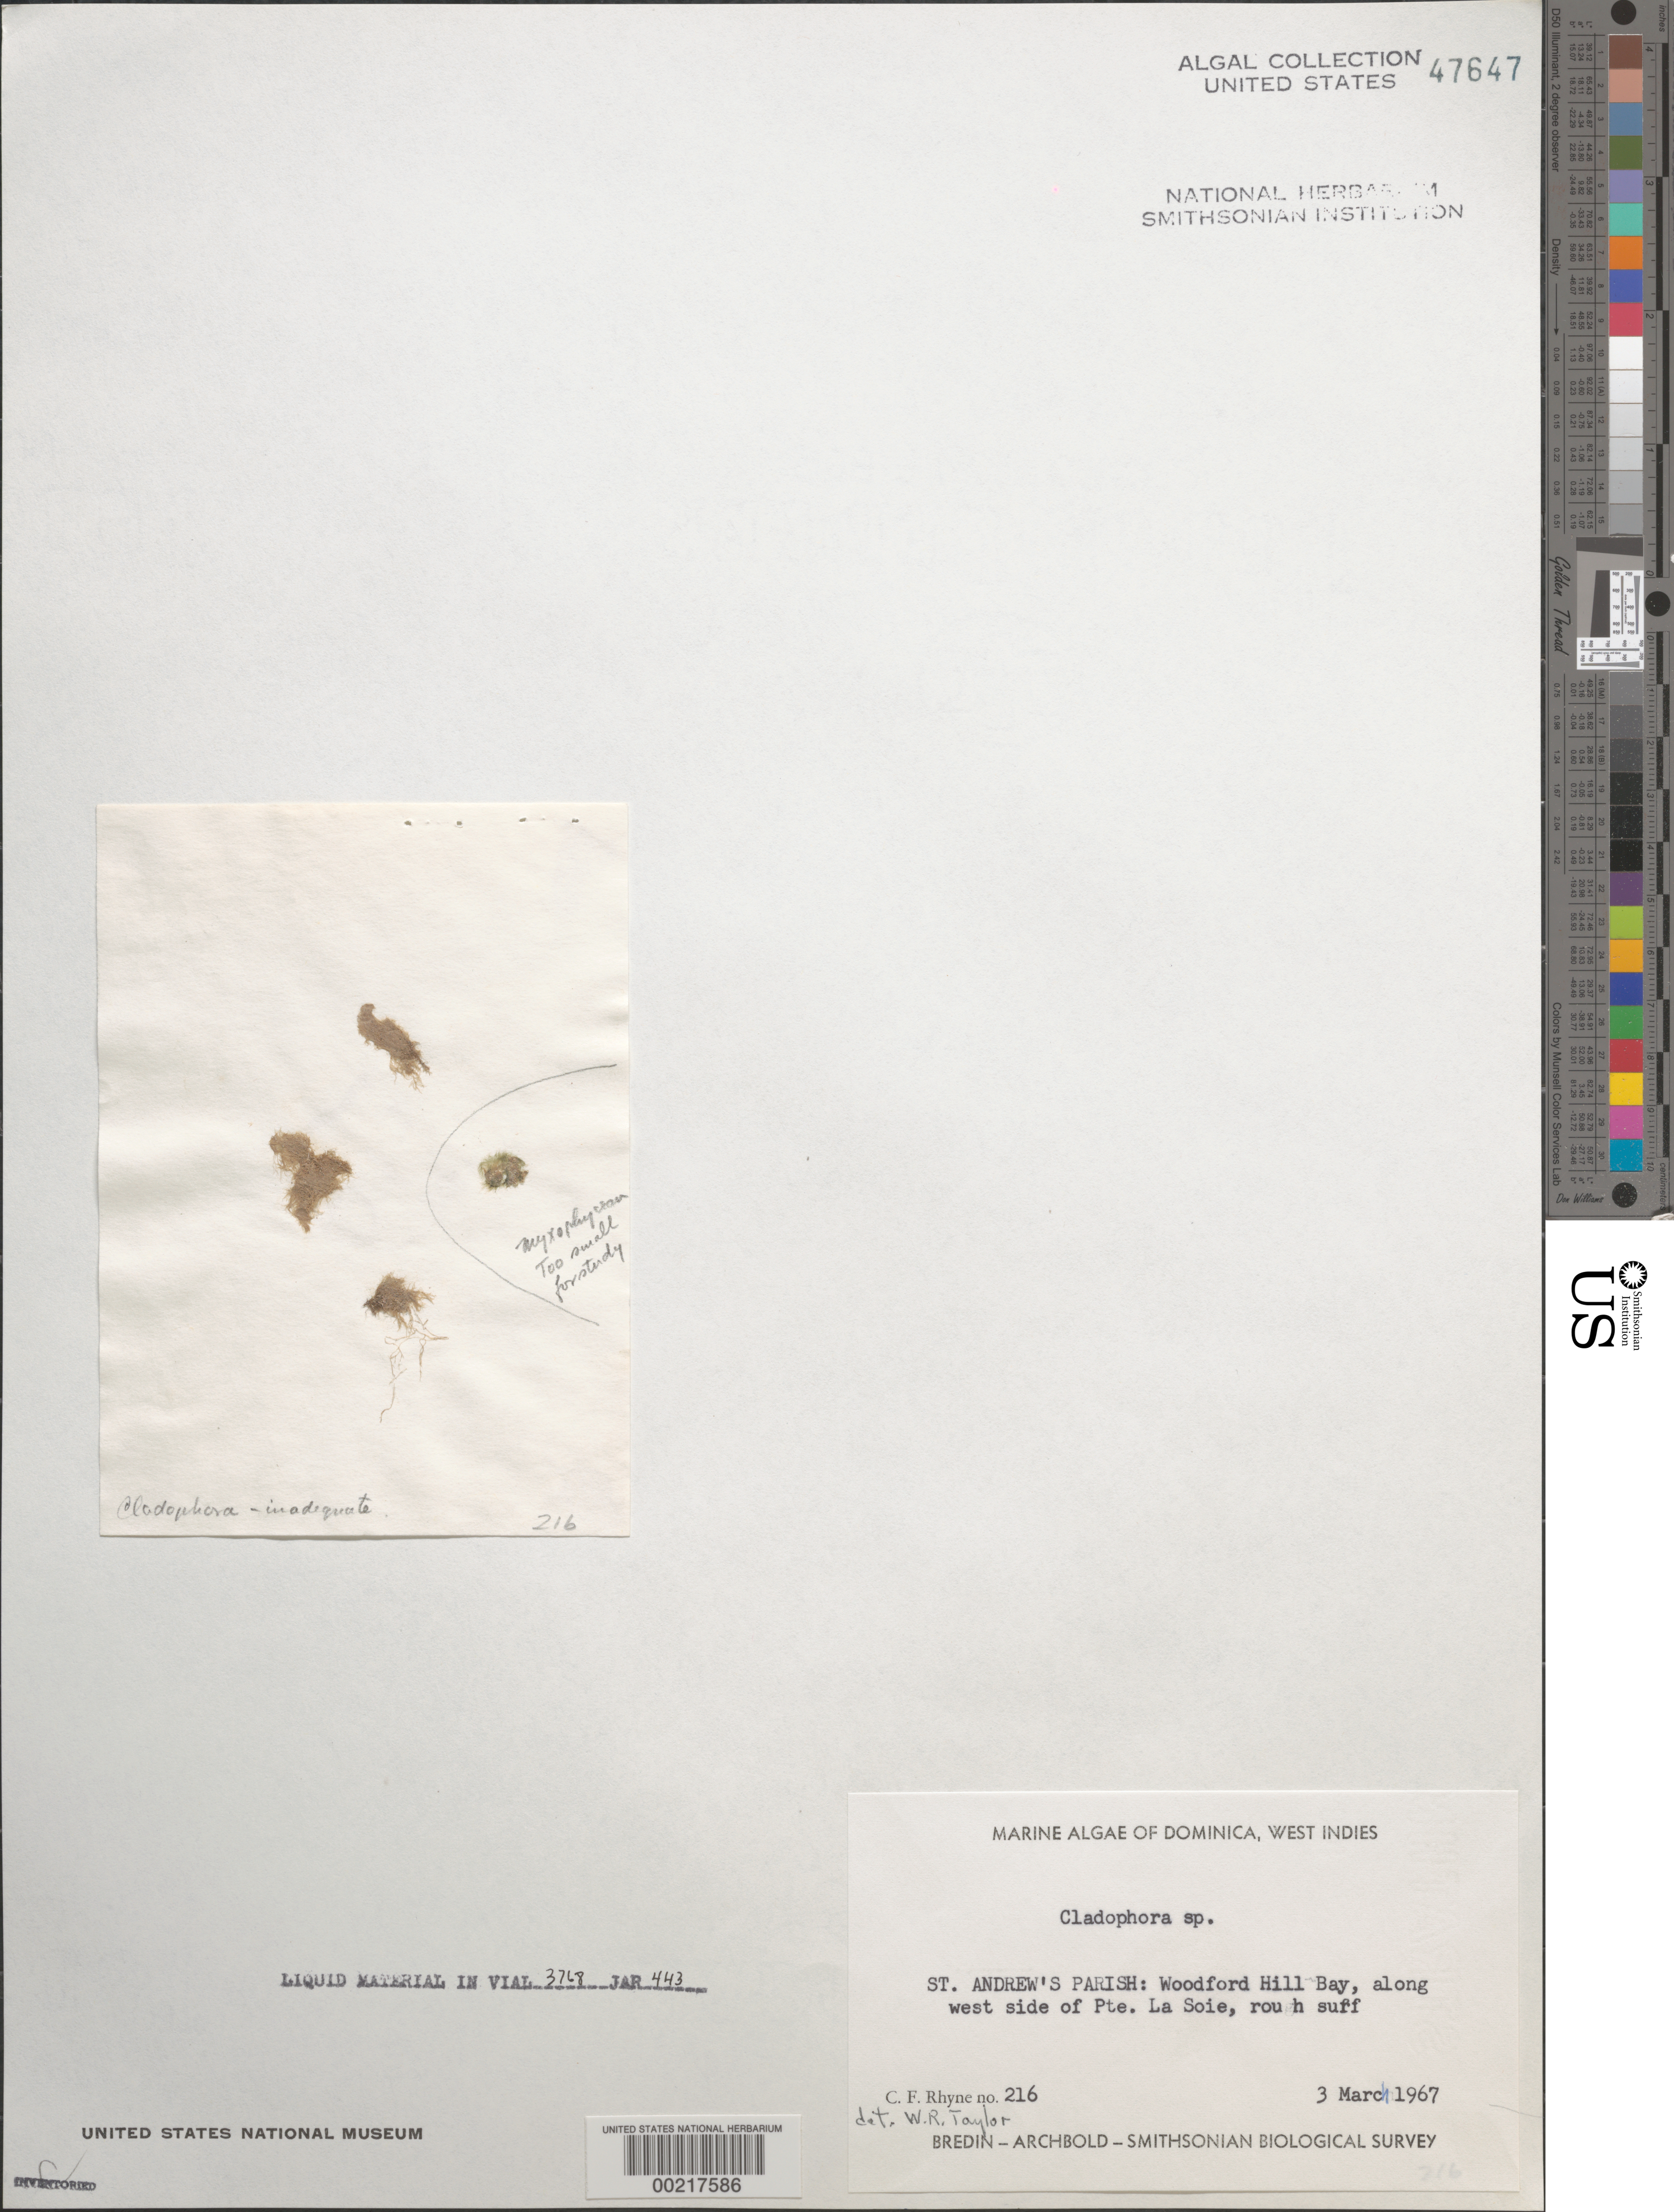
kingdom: Plantae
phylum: Chlorophyta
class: Ulvophyceae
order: Cladophorales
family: Cladophoraceae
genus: Cladophora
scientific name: Cladophora sp.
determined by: Taylor, William R.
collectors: C. Rhyne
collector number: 216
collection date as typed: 03 Mar 1967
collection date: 1967-03-03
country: Dominica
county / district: St. Andrew's Parish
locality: Woodford Hill Bay, Pointe la Soie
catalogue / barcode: US 47647